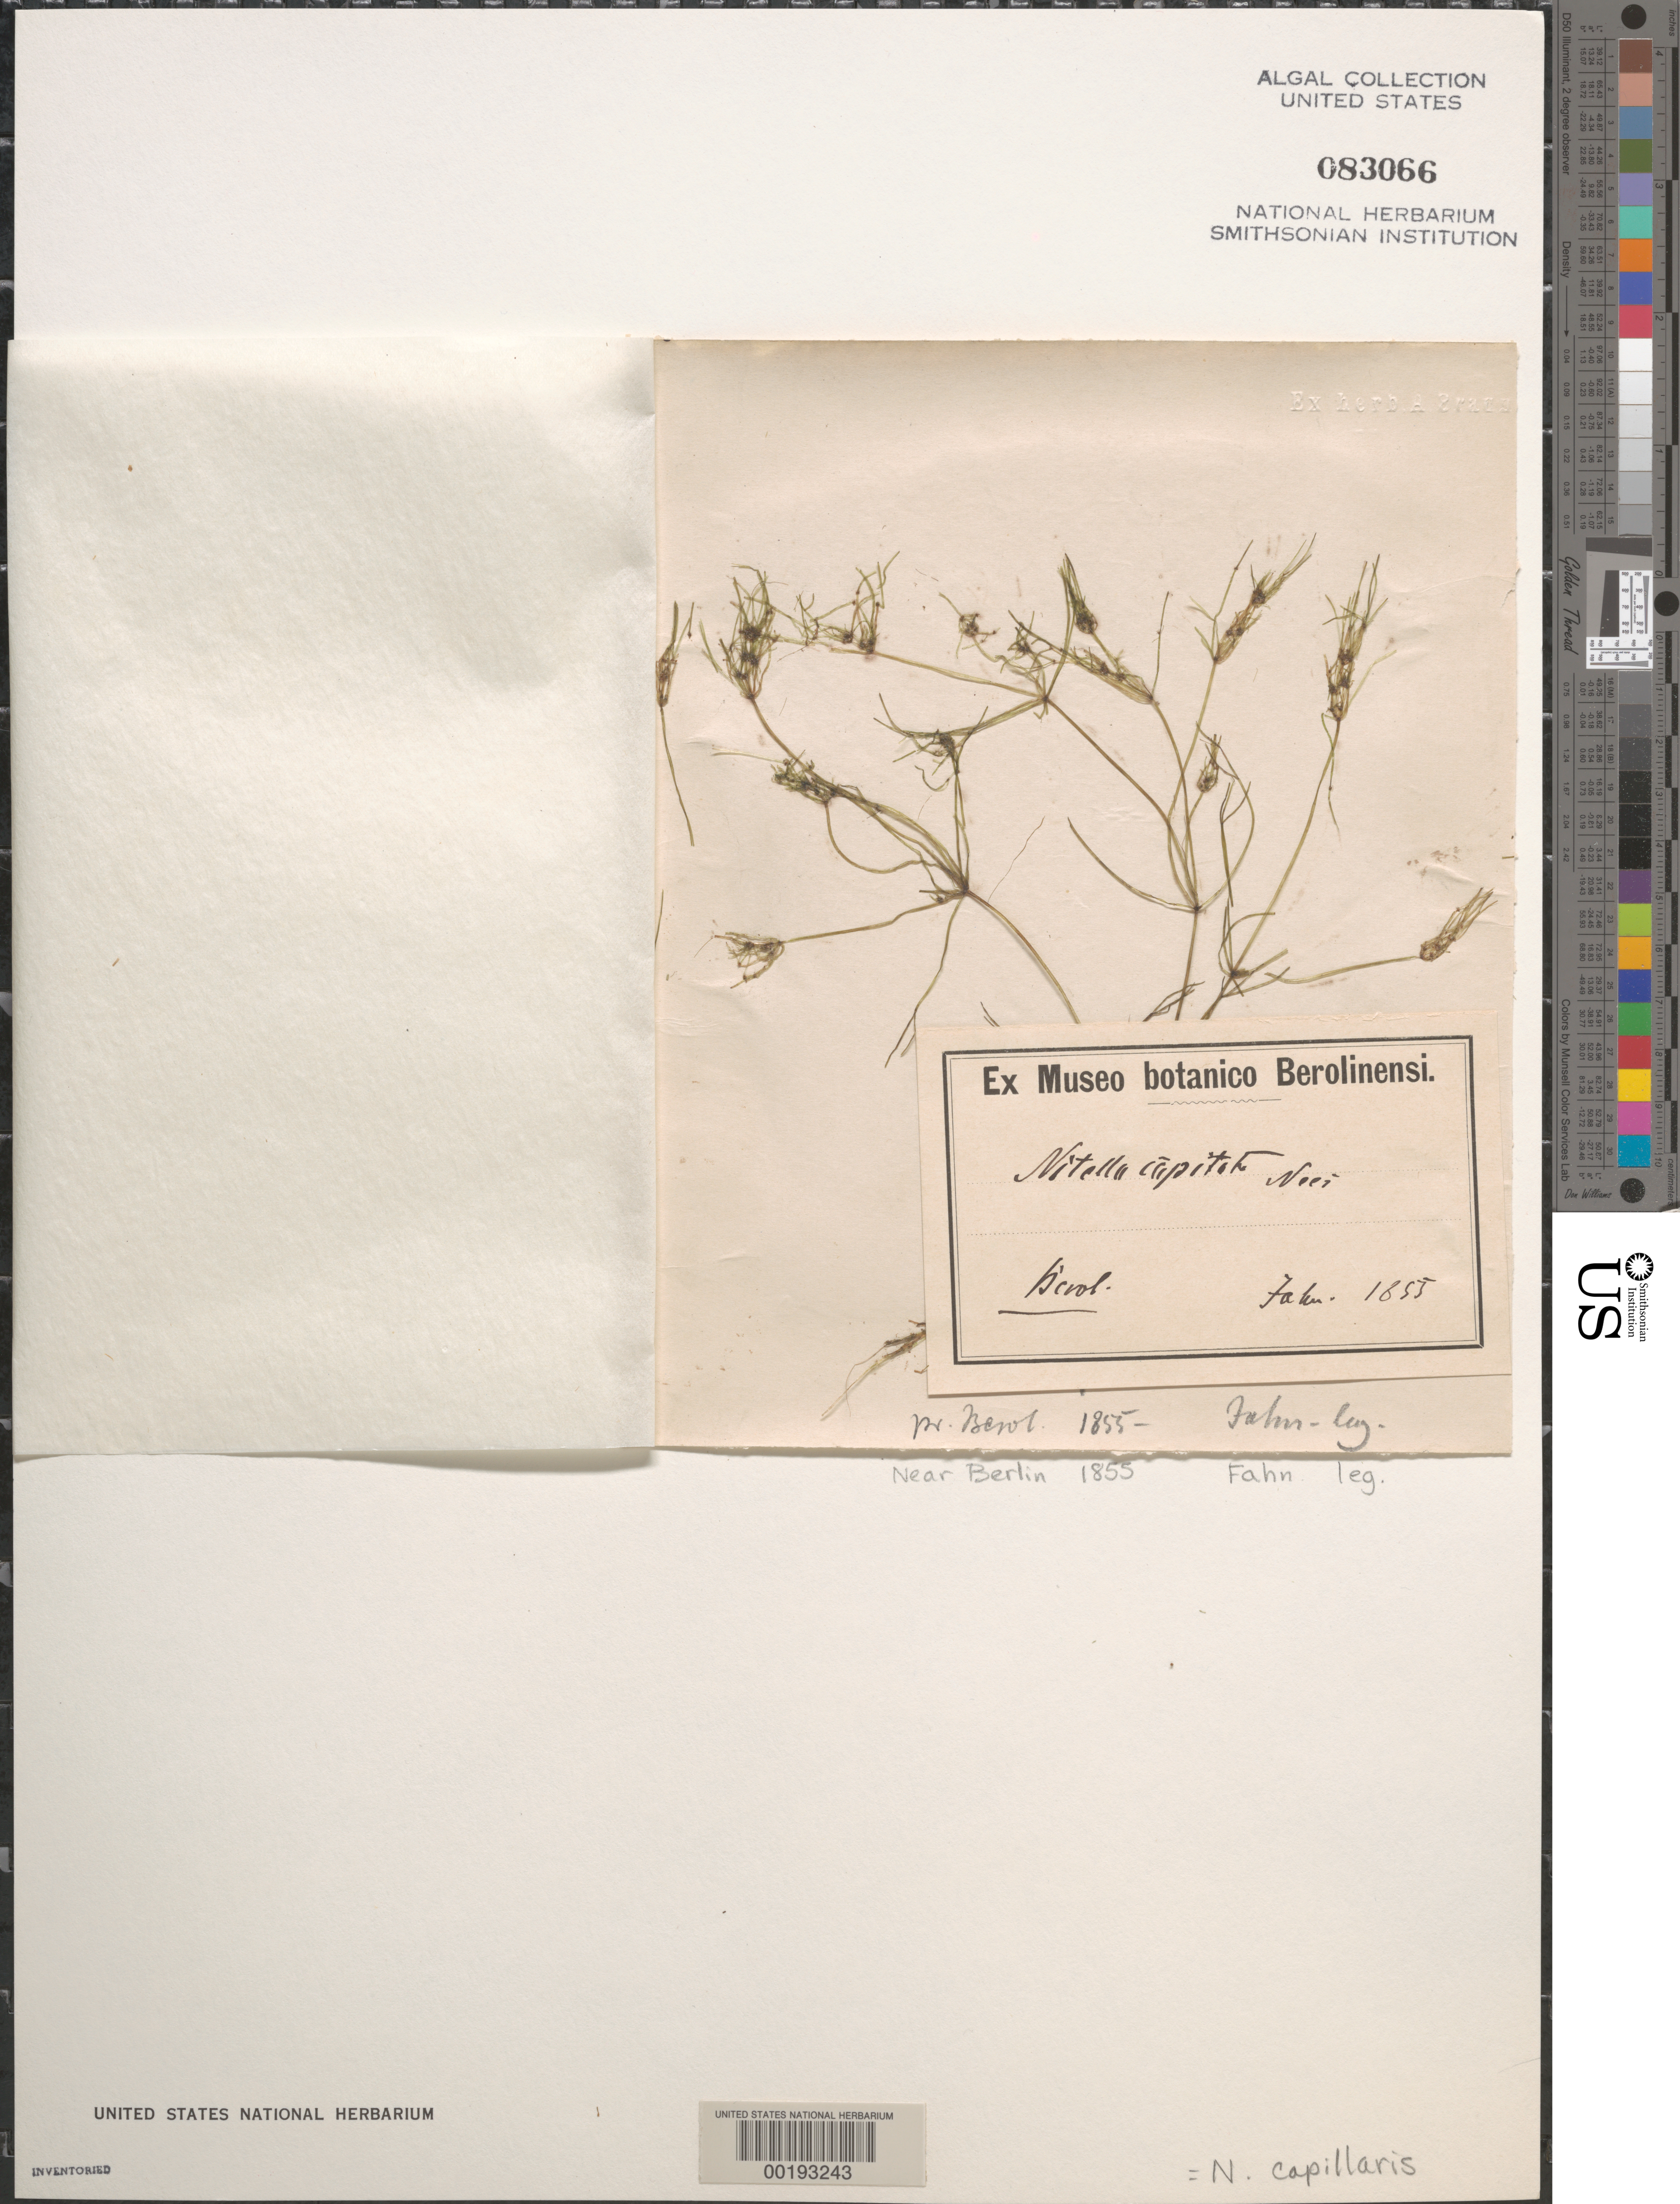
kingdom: Plantae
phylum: Charophyta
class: Charophyceae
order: Charales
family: Characeae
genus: Nitella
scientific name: Nitella capillaris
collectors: A. Fahn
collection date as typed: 1855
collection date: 1855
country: Germany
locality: Near Berlin (Berol.)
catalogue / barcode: US 83066